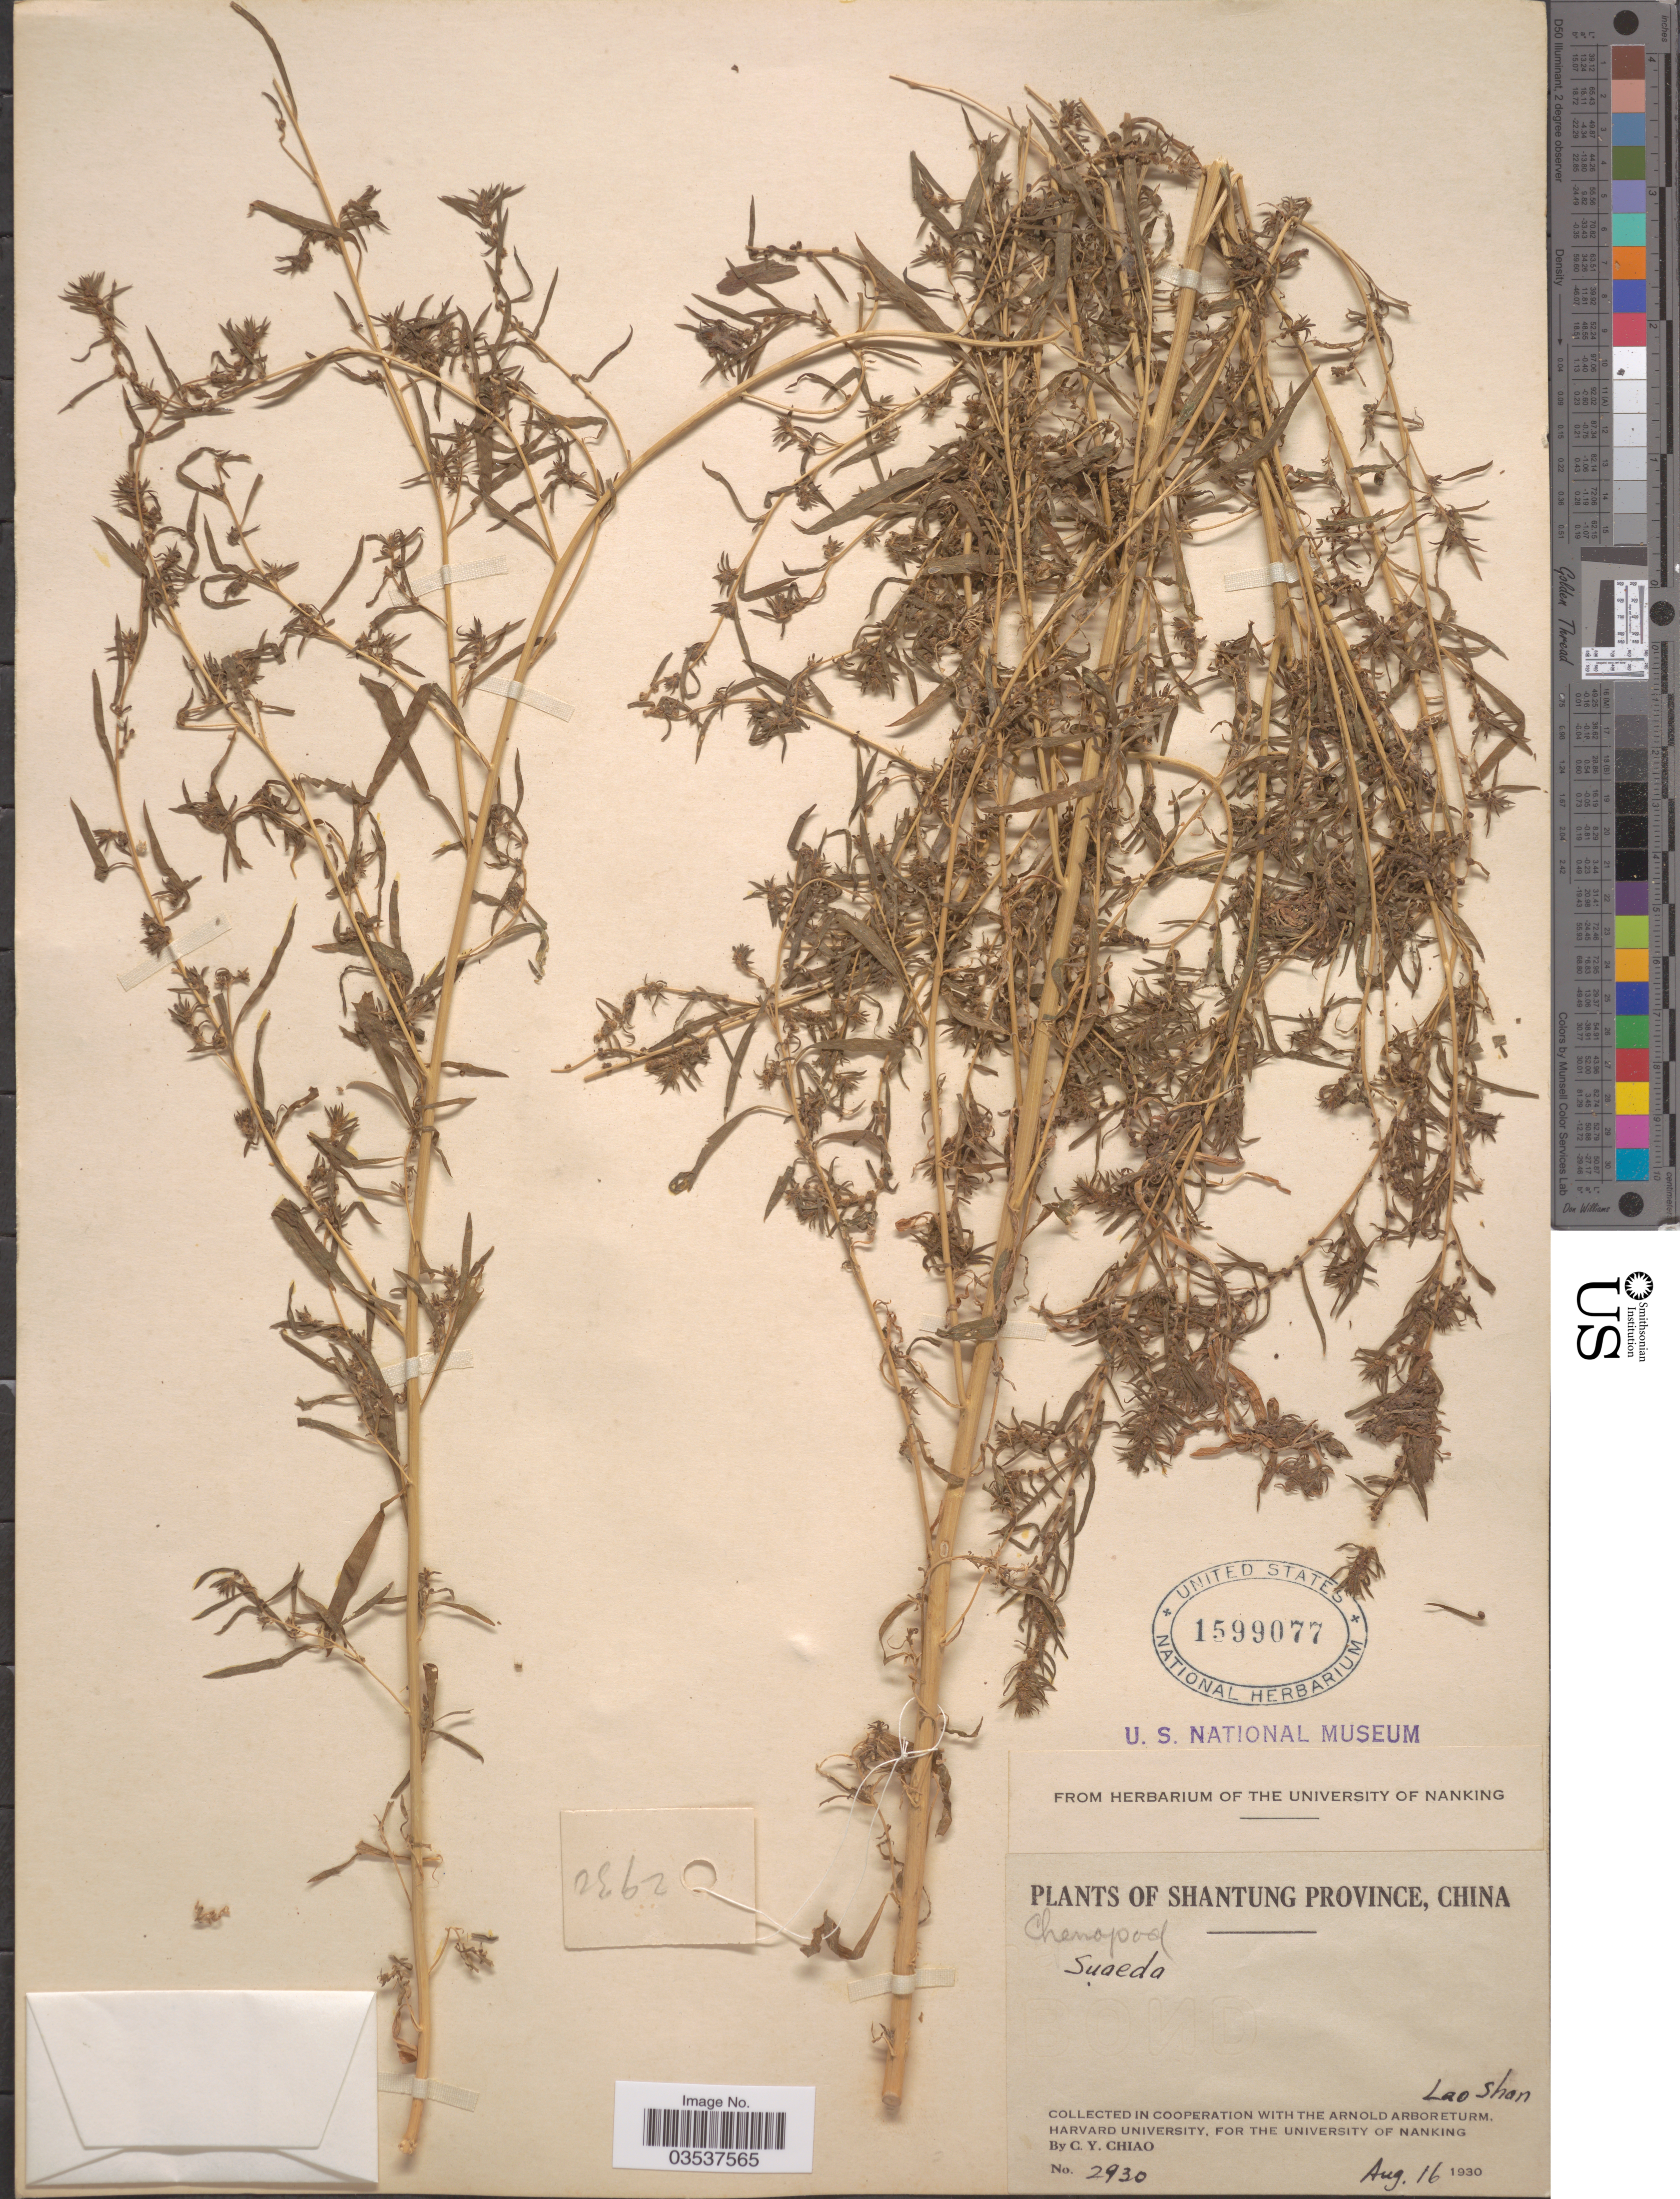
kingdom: Plantae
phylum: Tracheophyta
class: Magnoliopsida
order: Caryophyllales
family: Amaranthaceae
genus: Suaeda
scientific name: Suaeda sp.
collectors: C. Y. Chiao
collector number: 2930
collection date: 1930-08-16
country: China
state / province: Shandong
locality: Shantung Province. Lao Shan.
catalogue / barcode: US 1599077